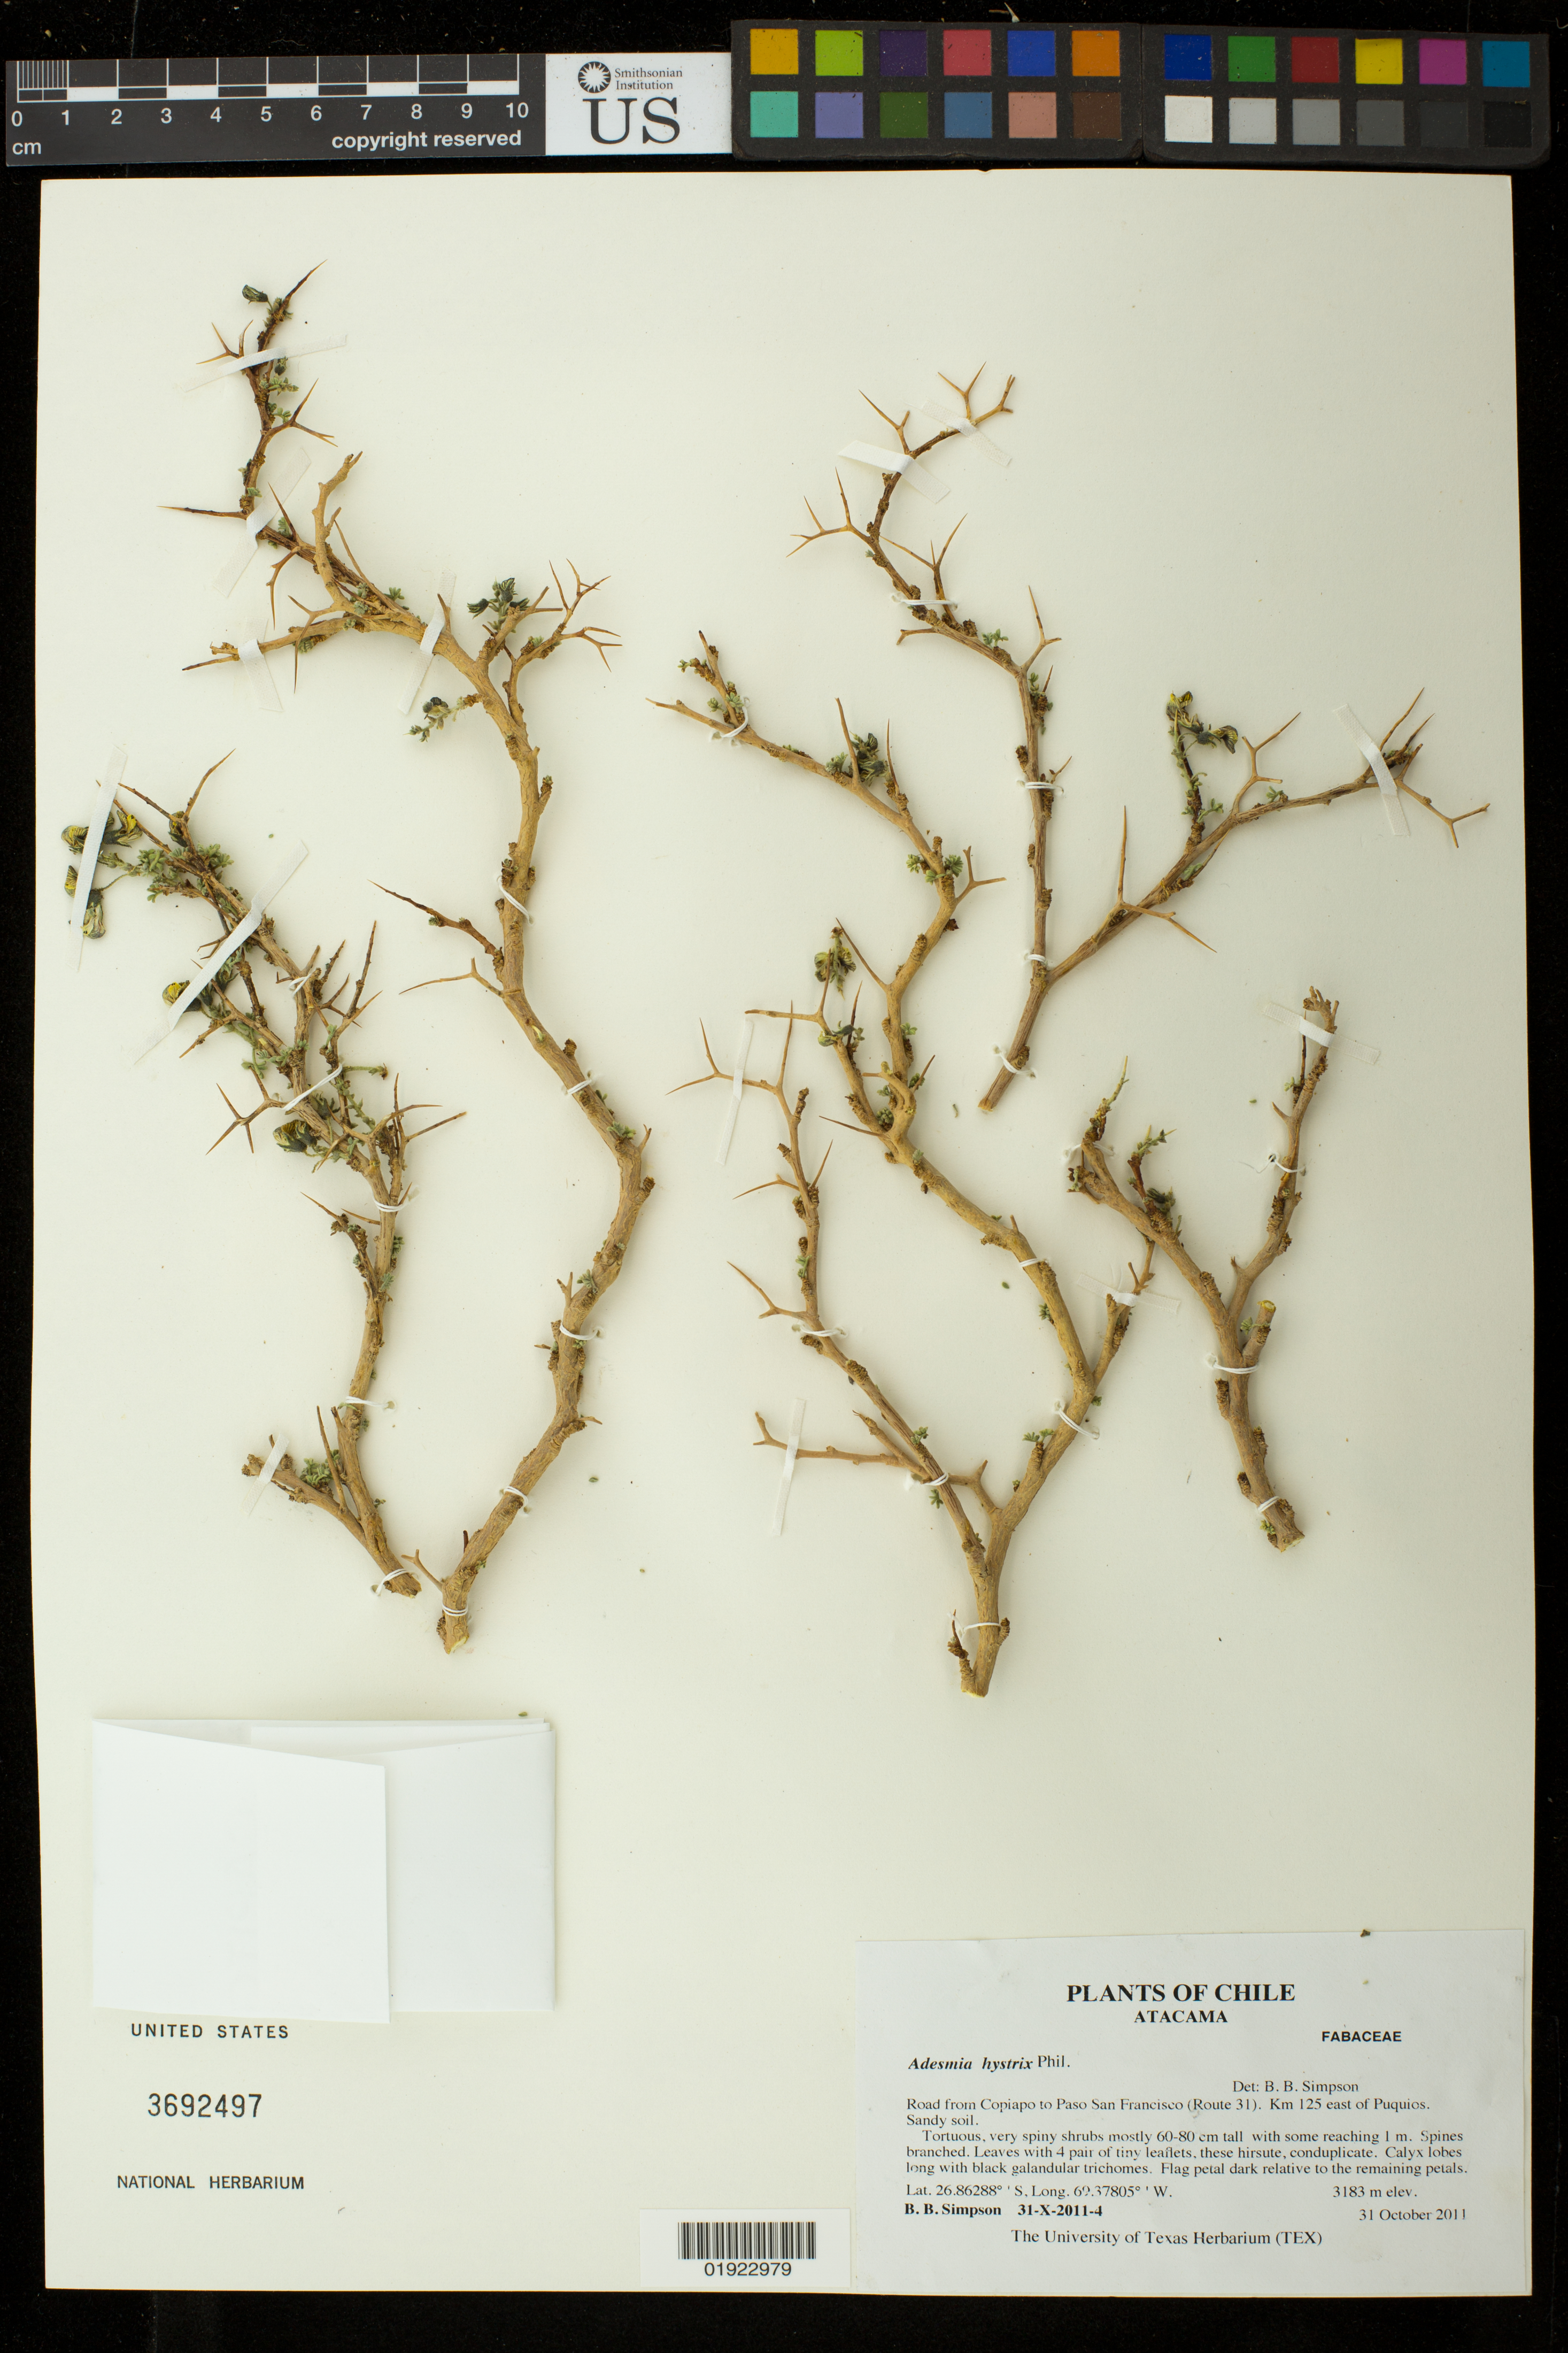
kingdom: Plantae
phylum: Tracheophyta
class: Magnoliopsida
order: Fabales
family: Fabaceae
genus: Adesmia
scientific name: Adesmia hystrix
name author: Phil.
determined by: Simpson, B. B.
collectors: B. Simpson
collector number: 31-X-2011-4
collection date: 2011-10-31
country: Chile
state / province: Atacama (III)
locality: Road from Copiapo to Paso San Francisco (Route 31). Km 125 east of Puquios.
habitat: Sandy soil.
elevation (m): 3183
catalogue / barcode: US 3692497